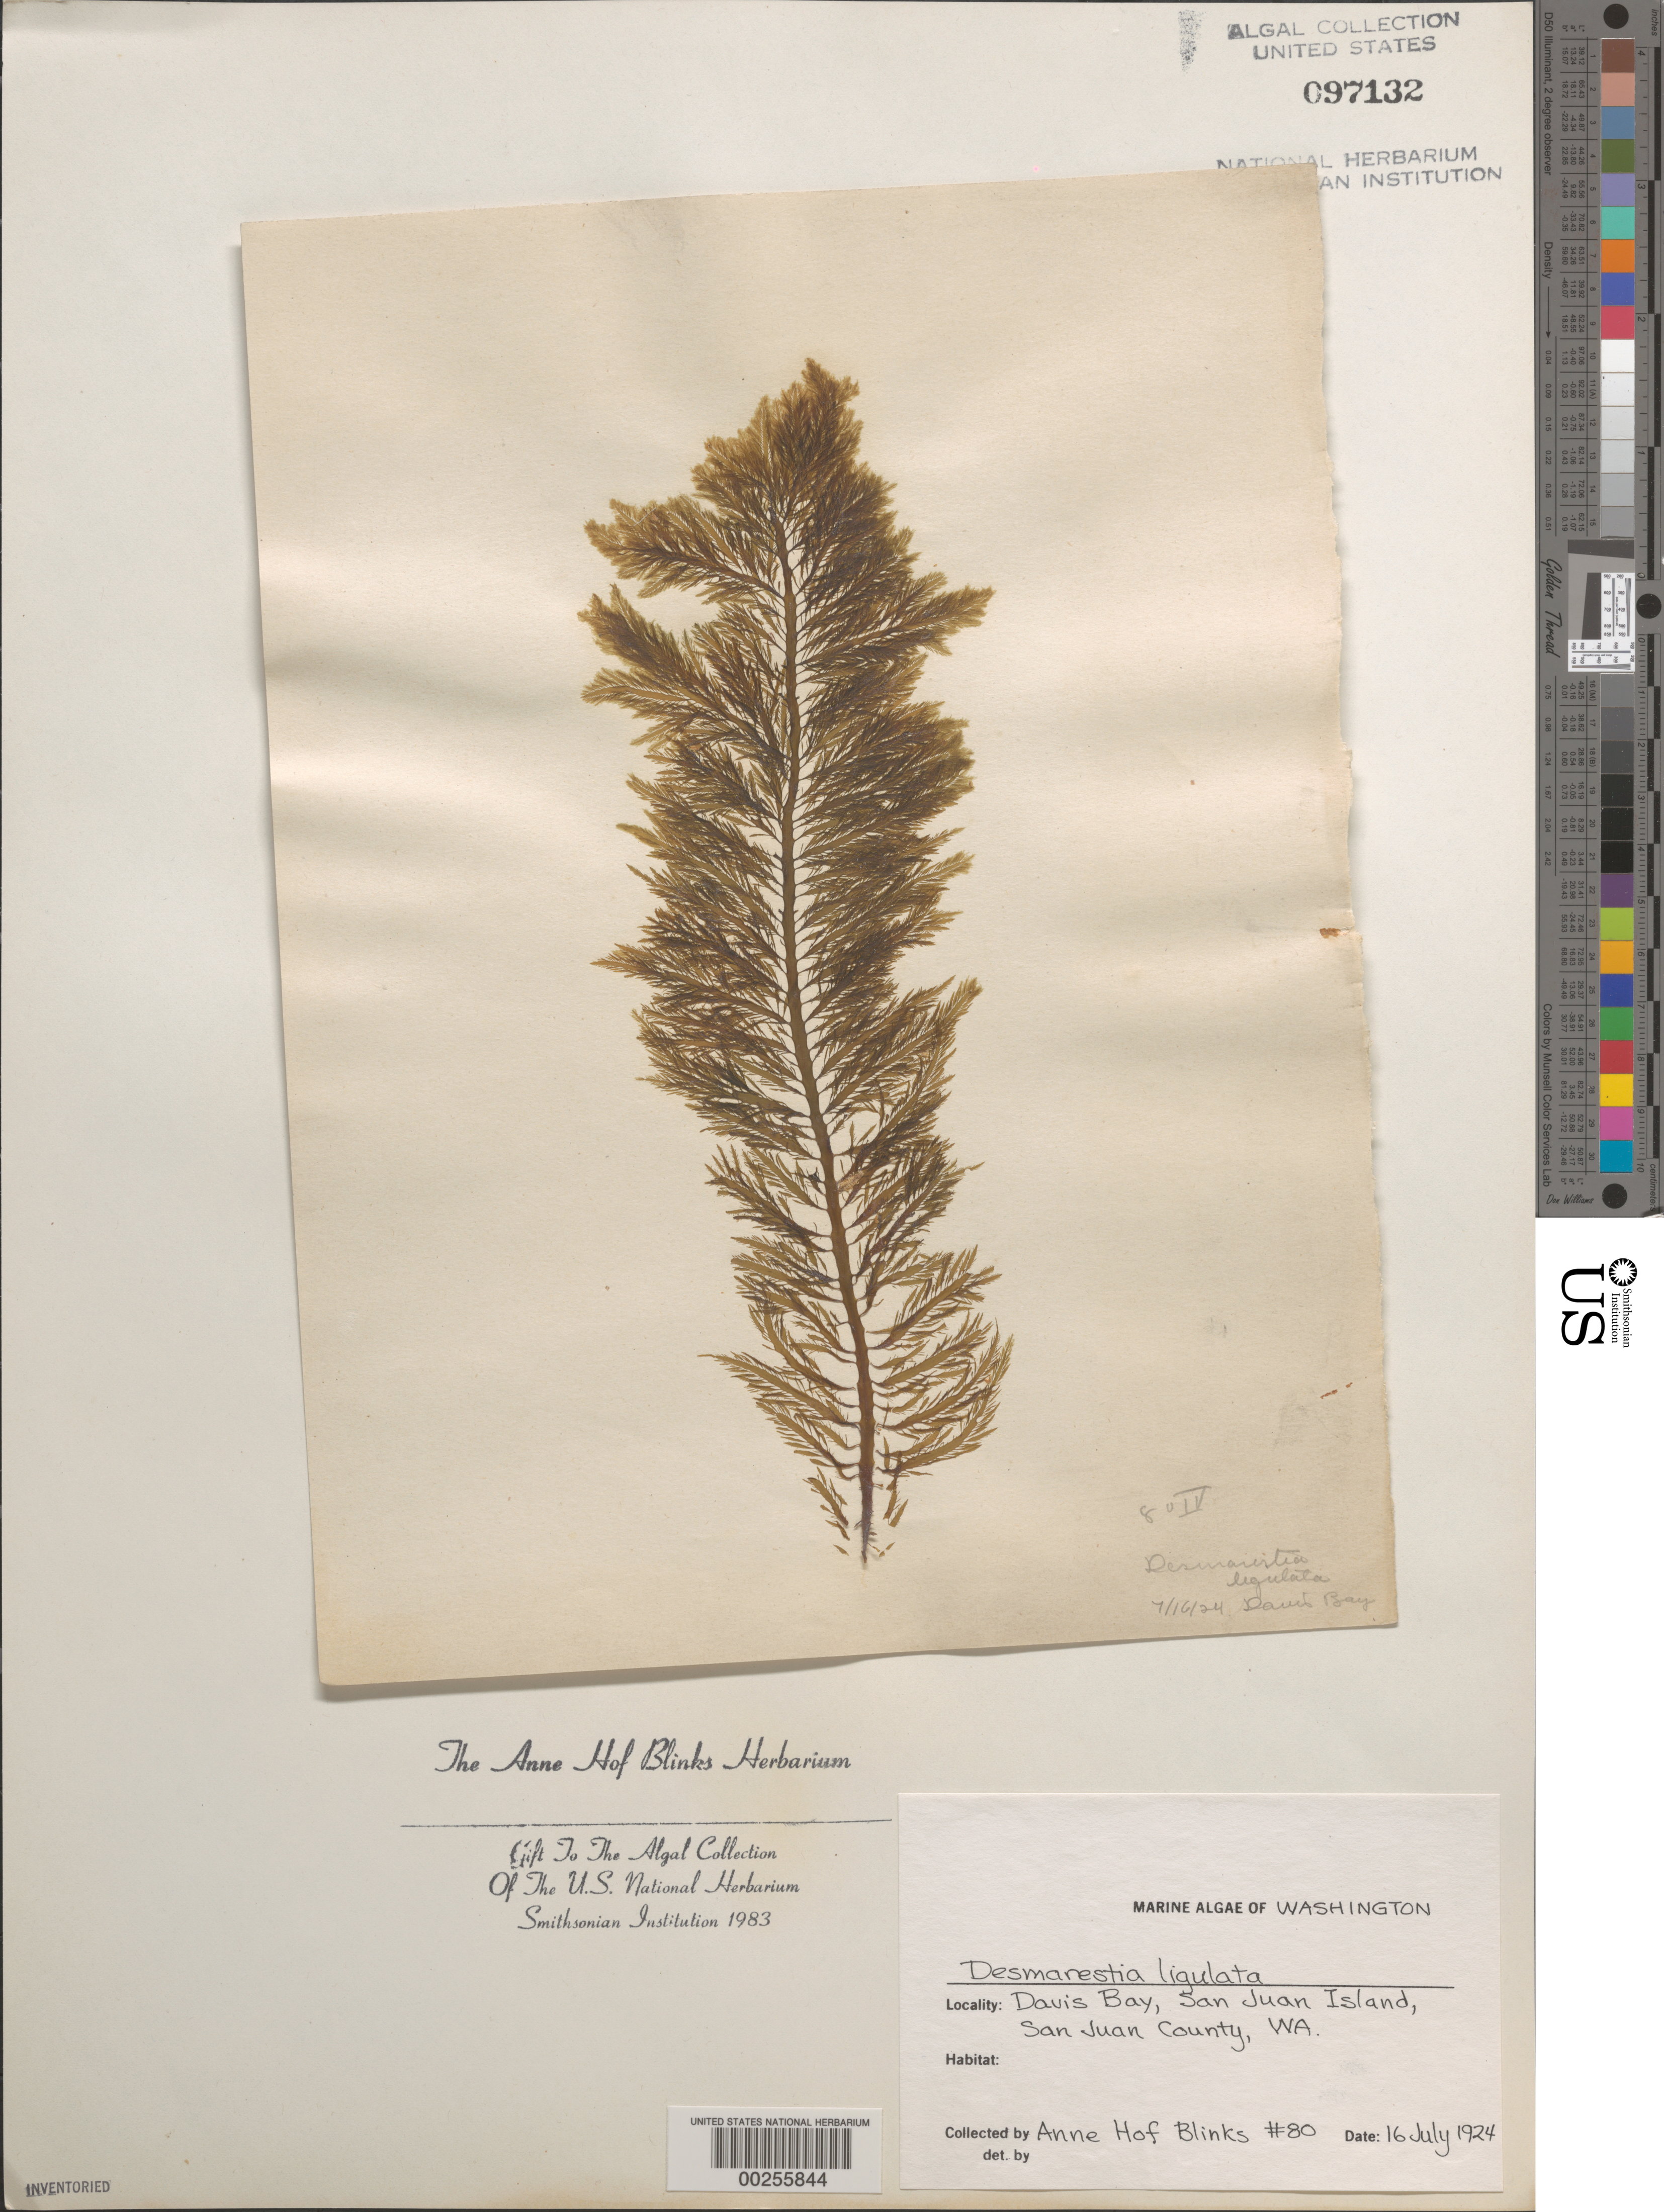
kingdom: Chromista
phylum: Ochrophyta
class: Phaeophyceae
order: Desmarestiales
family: Desmarestiaceae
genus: Desmarestia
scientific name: Desmarestia ligulata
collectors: A. Blinks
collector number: AHB 80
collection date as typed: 16 Jul 1924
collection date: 1924-07-16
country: United States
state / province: Washington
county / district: San Juan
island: San Juan Island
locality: Davis Bay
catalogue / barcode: US 97132